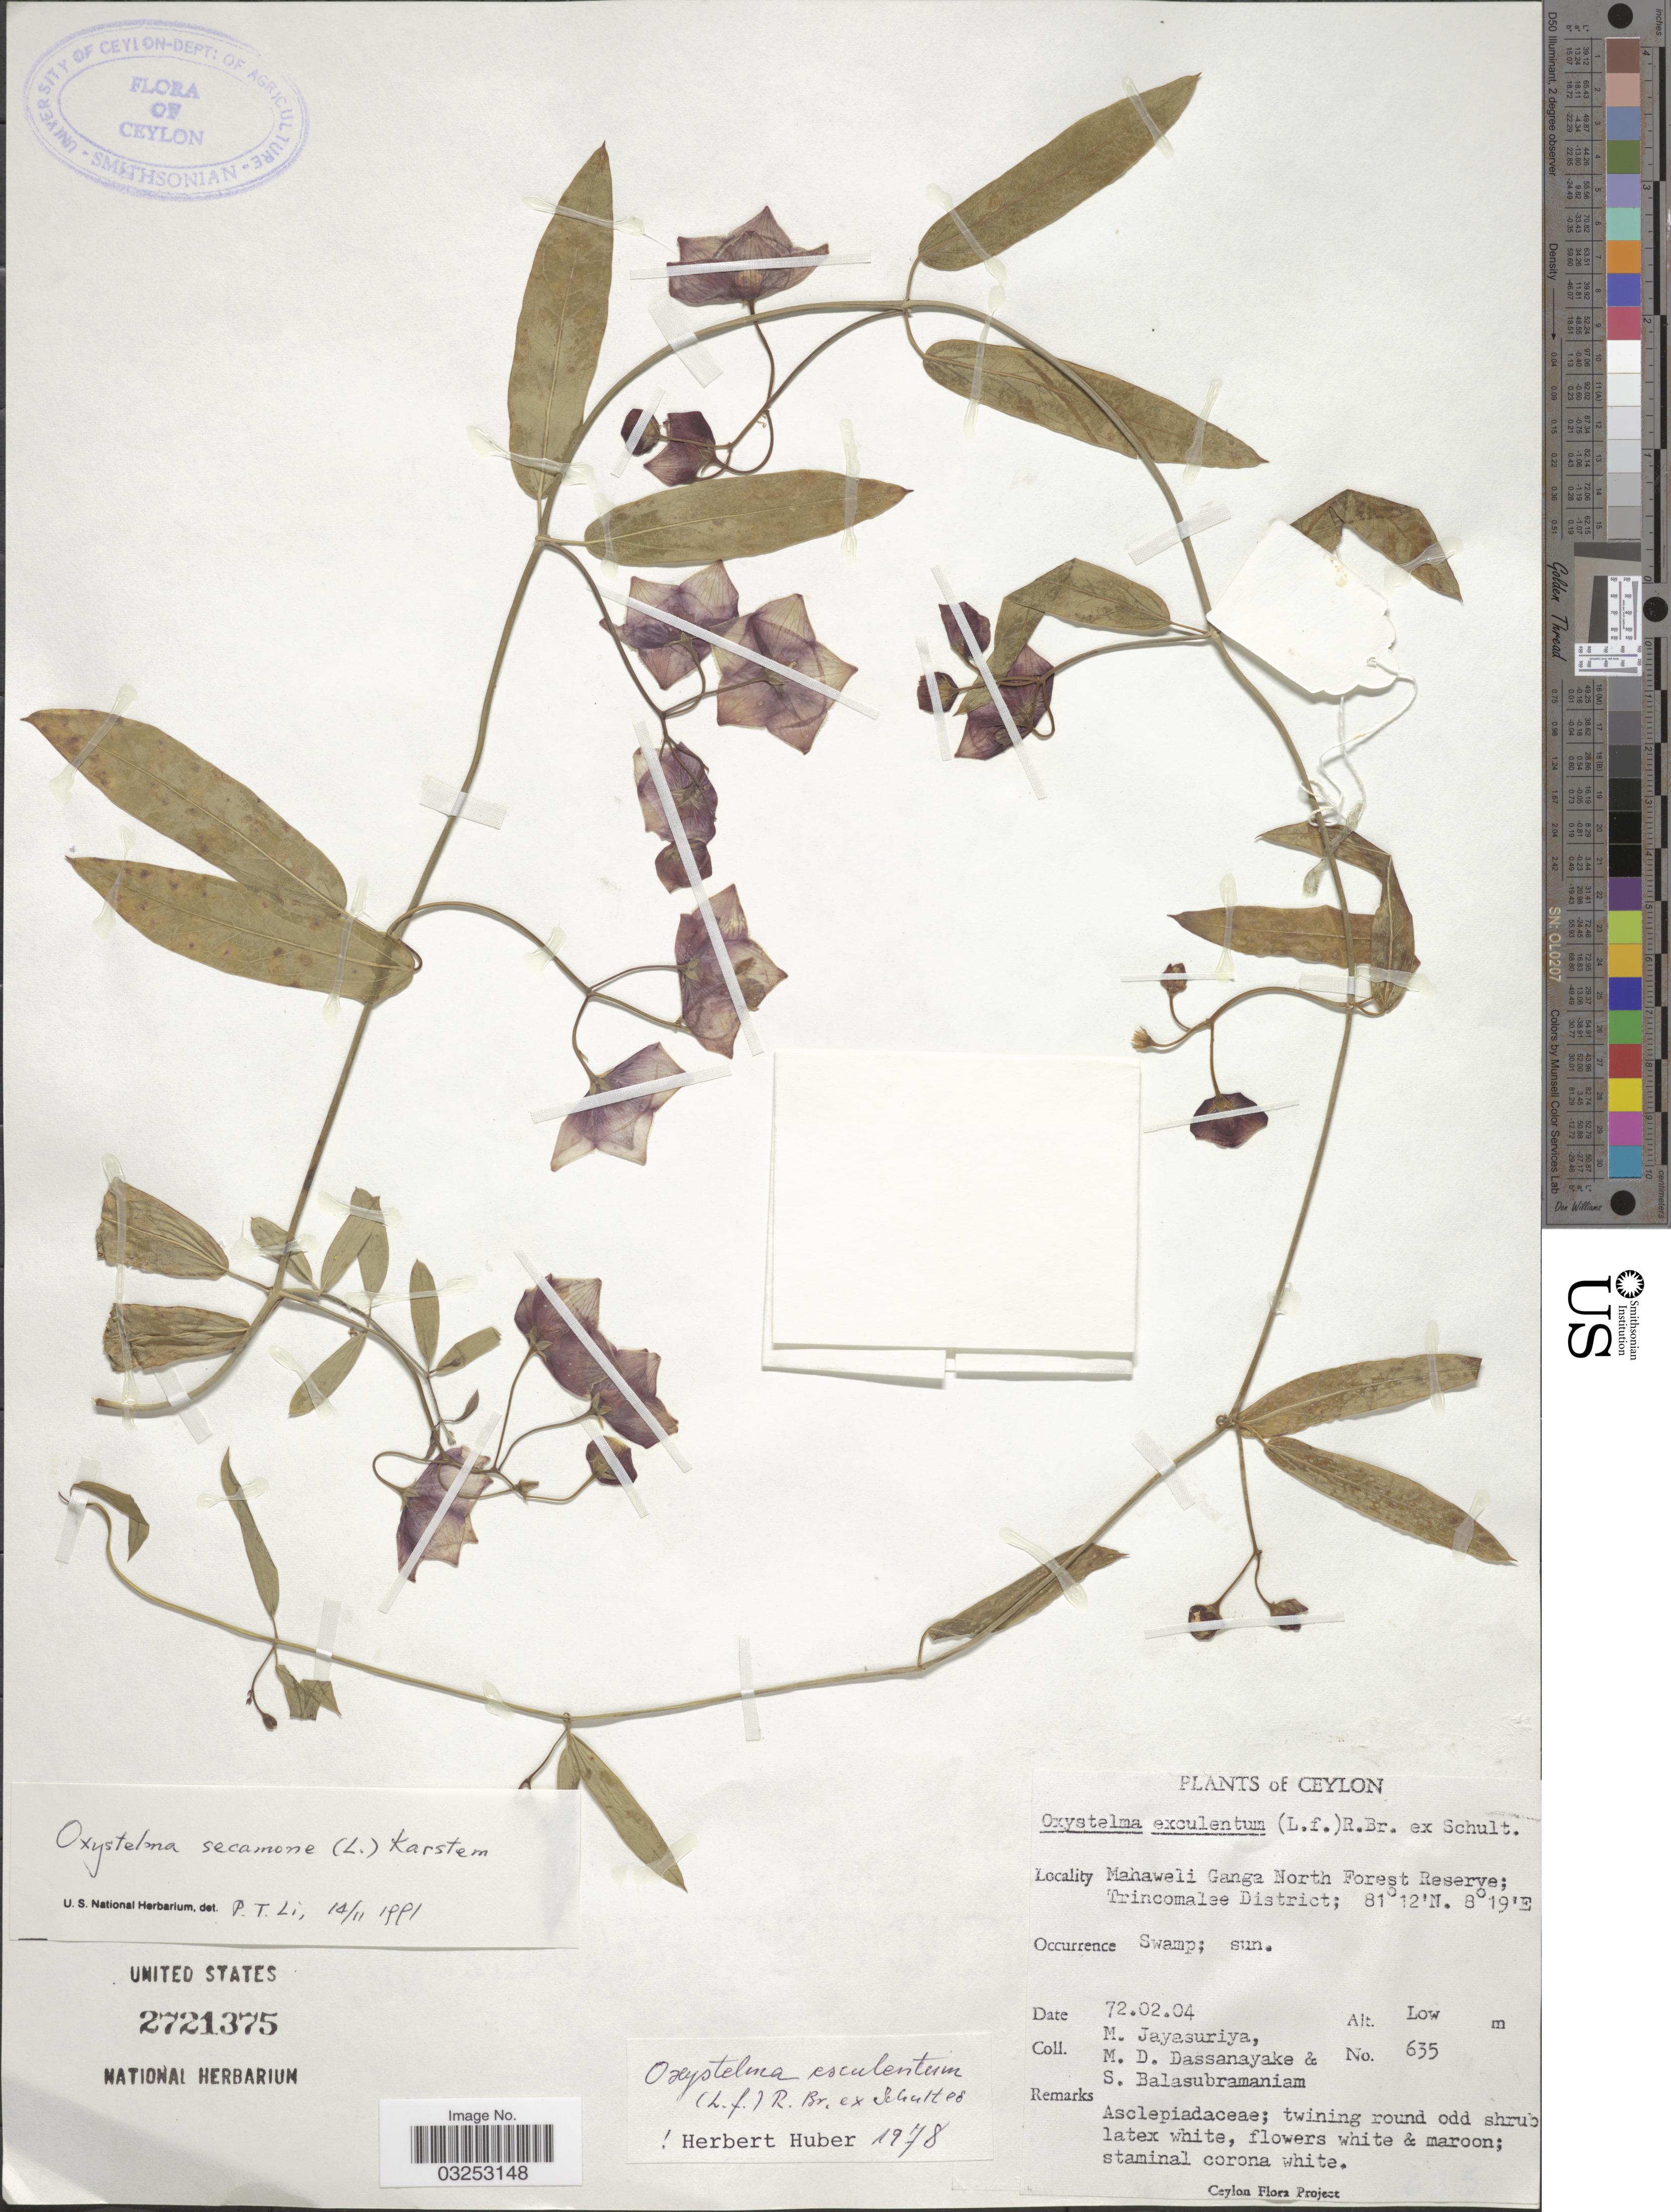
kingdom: Plantae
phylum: Tracheophyta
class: Magnoliopsida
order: Gentianales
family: Apocynaceae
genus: Oxystelma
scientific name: Oxystelma secamone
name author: K. Schum.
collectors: M. Jayasuriya, M. D. Dassanayake & S. Balasubramaniam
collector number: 635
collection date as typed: Transcribed d/m/y: 4/2/72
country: Sri Lanka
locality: Ceylon, Mahaweli Ganga North Forest Reserve; Trincomalee District.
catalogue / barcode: US 2721375